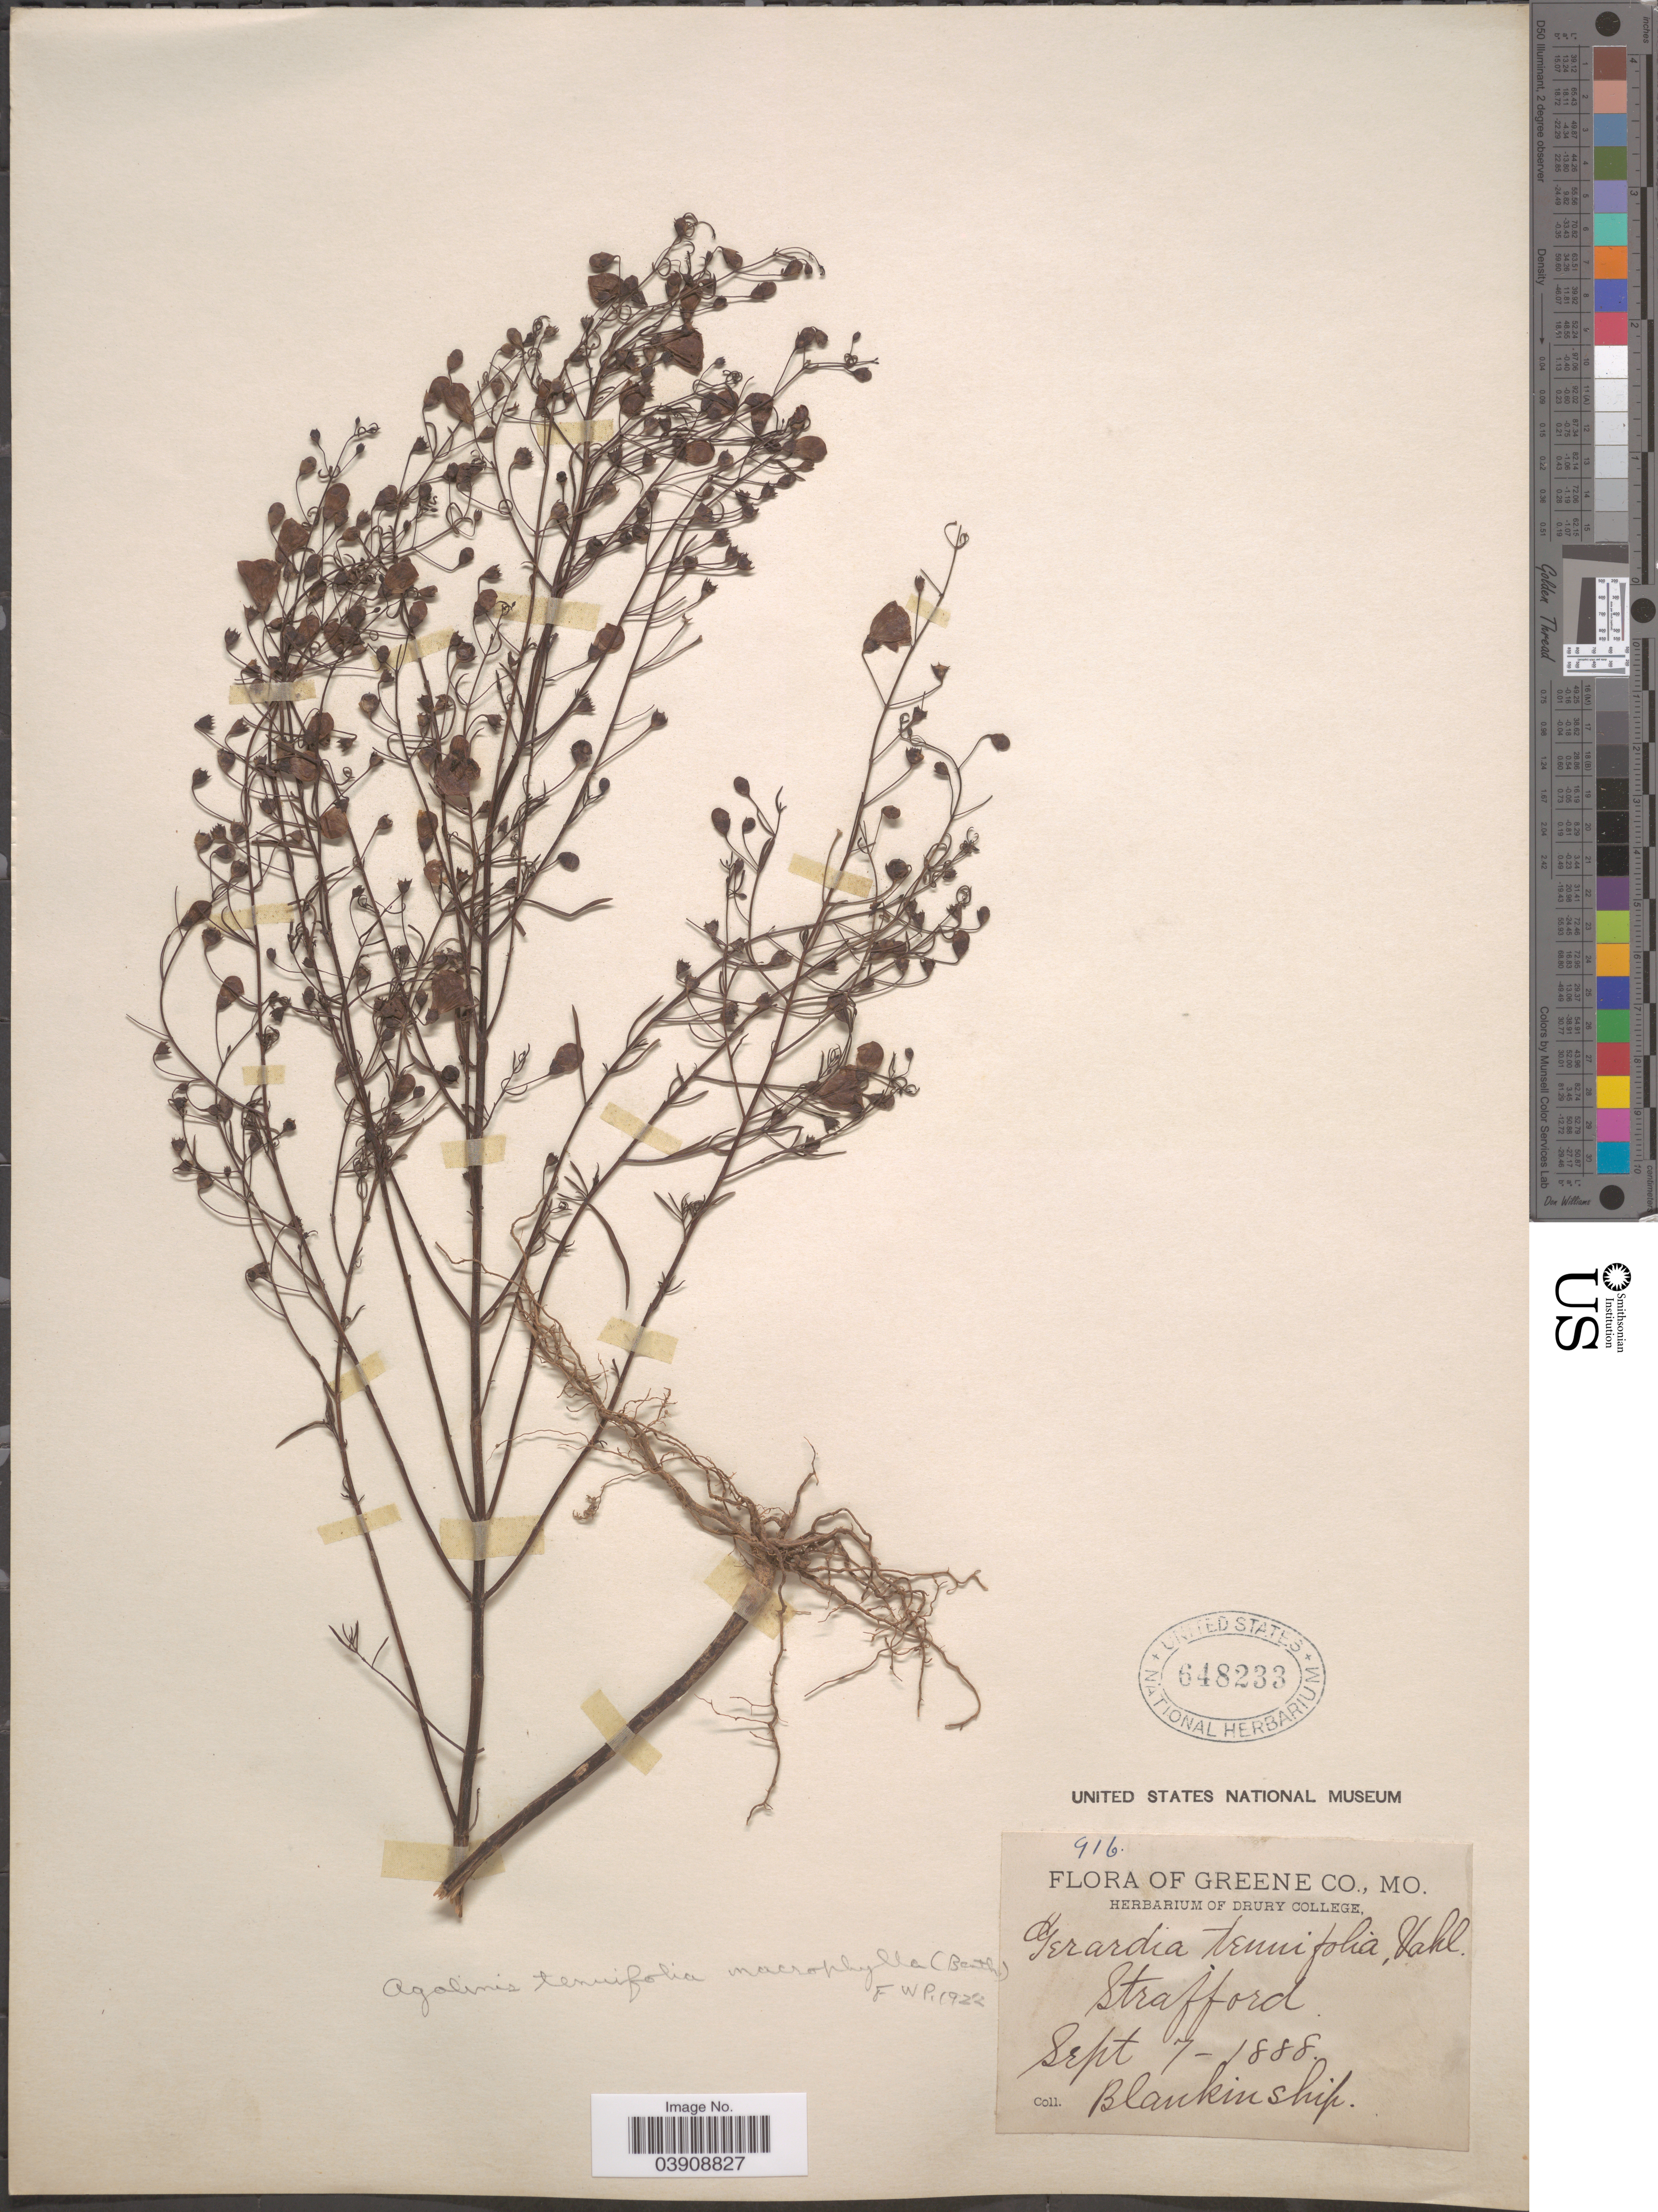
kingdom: Plantae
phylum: Tracheophyta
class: Magnoliopsida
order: Lamiales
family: Orobanchaceae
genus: Agalinis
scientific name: Agalinis tenuifolia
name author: (Vahl) Raf.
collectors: Blankinship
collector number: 916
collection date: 1888-09-07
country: United States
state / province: Missouri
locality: Greene Co. Strafford.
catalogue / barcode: US 648233